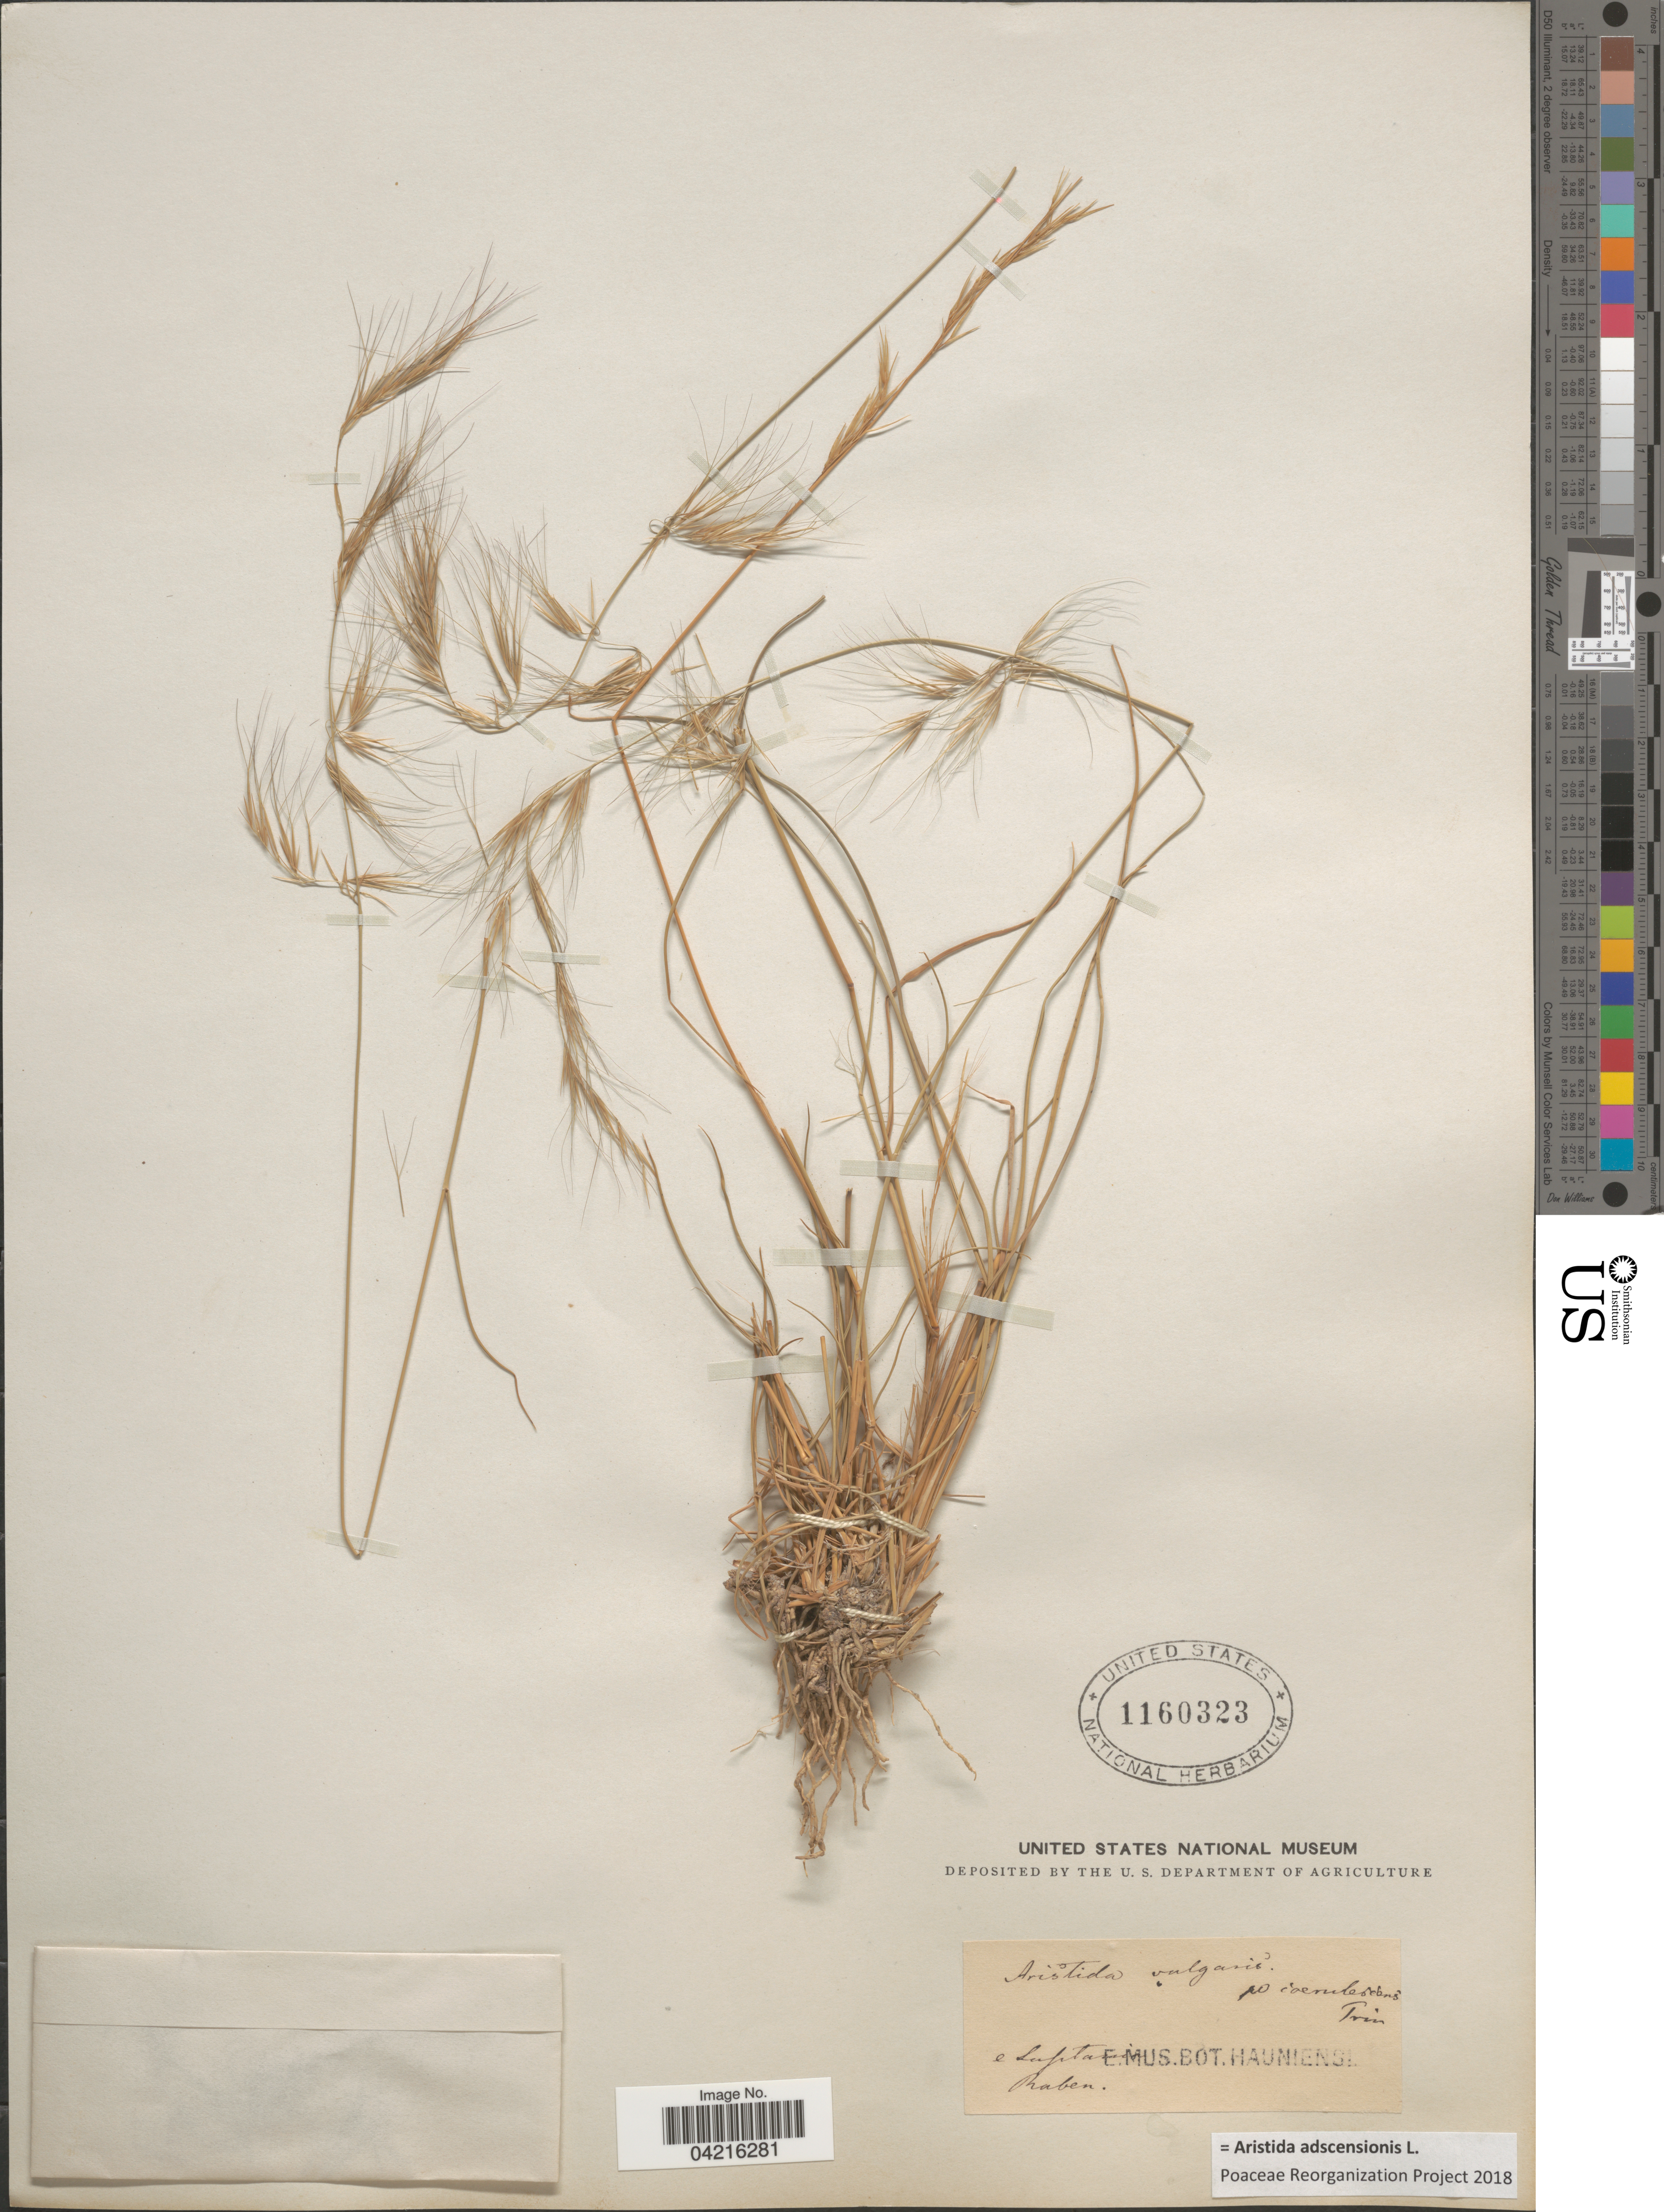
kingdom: Plantae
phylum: Tracheophyta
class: Liliopsida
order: Poales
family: Poaceae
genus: Aristida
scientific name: Aristida adscensionis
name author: L.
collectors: -. Raben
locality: E Luptamson. [interpreted]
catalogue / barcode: US 1160323